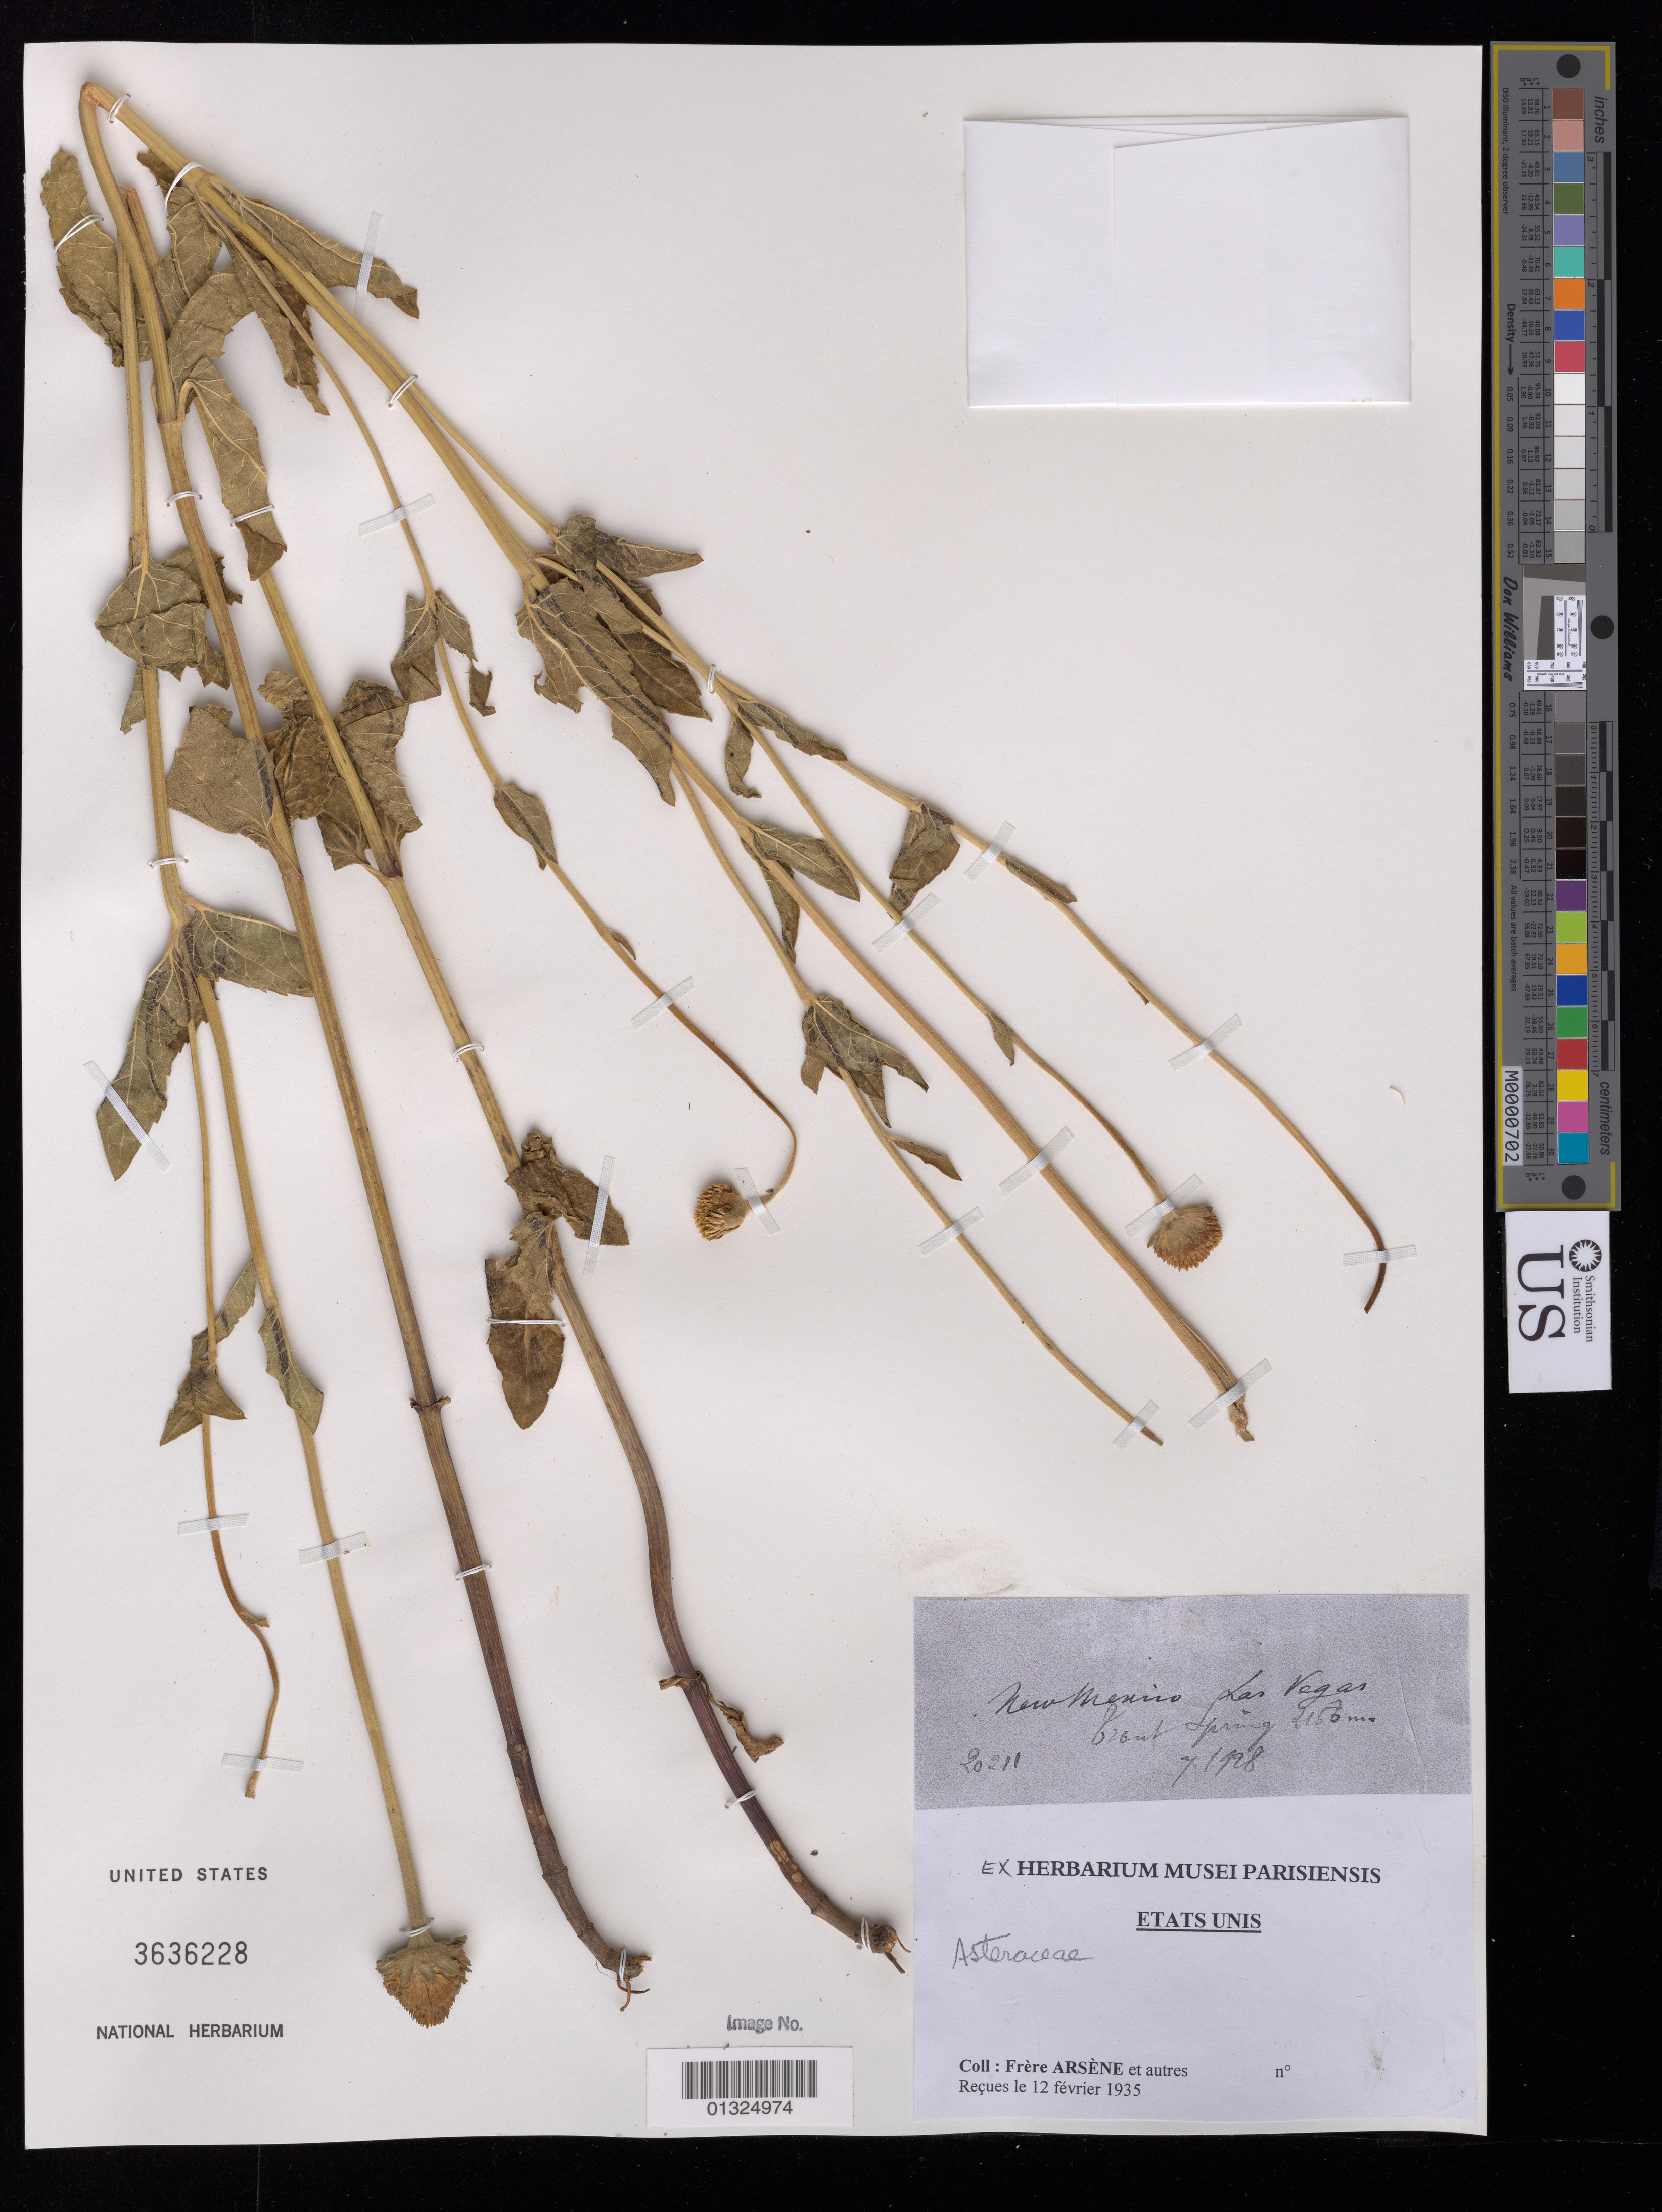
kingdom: Plantae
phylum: Tracheophyta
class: Magnoliopsida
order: Asterales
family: Asteraceae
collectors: F. Arsène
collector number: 20211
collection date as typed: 12 Feb 1935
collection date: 1935-02-12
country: United States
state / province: New Mexico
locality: Grant Spring 2156 [ ?? ]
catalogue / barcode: US 3636228